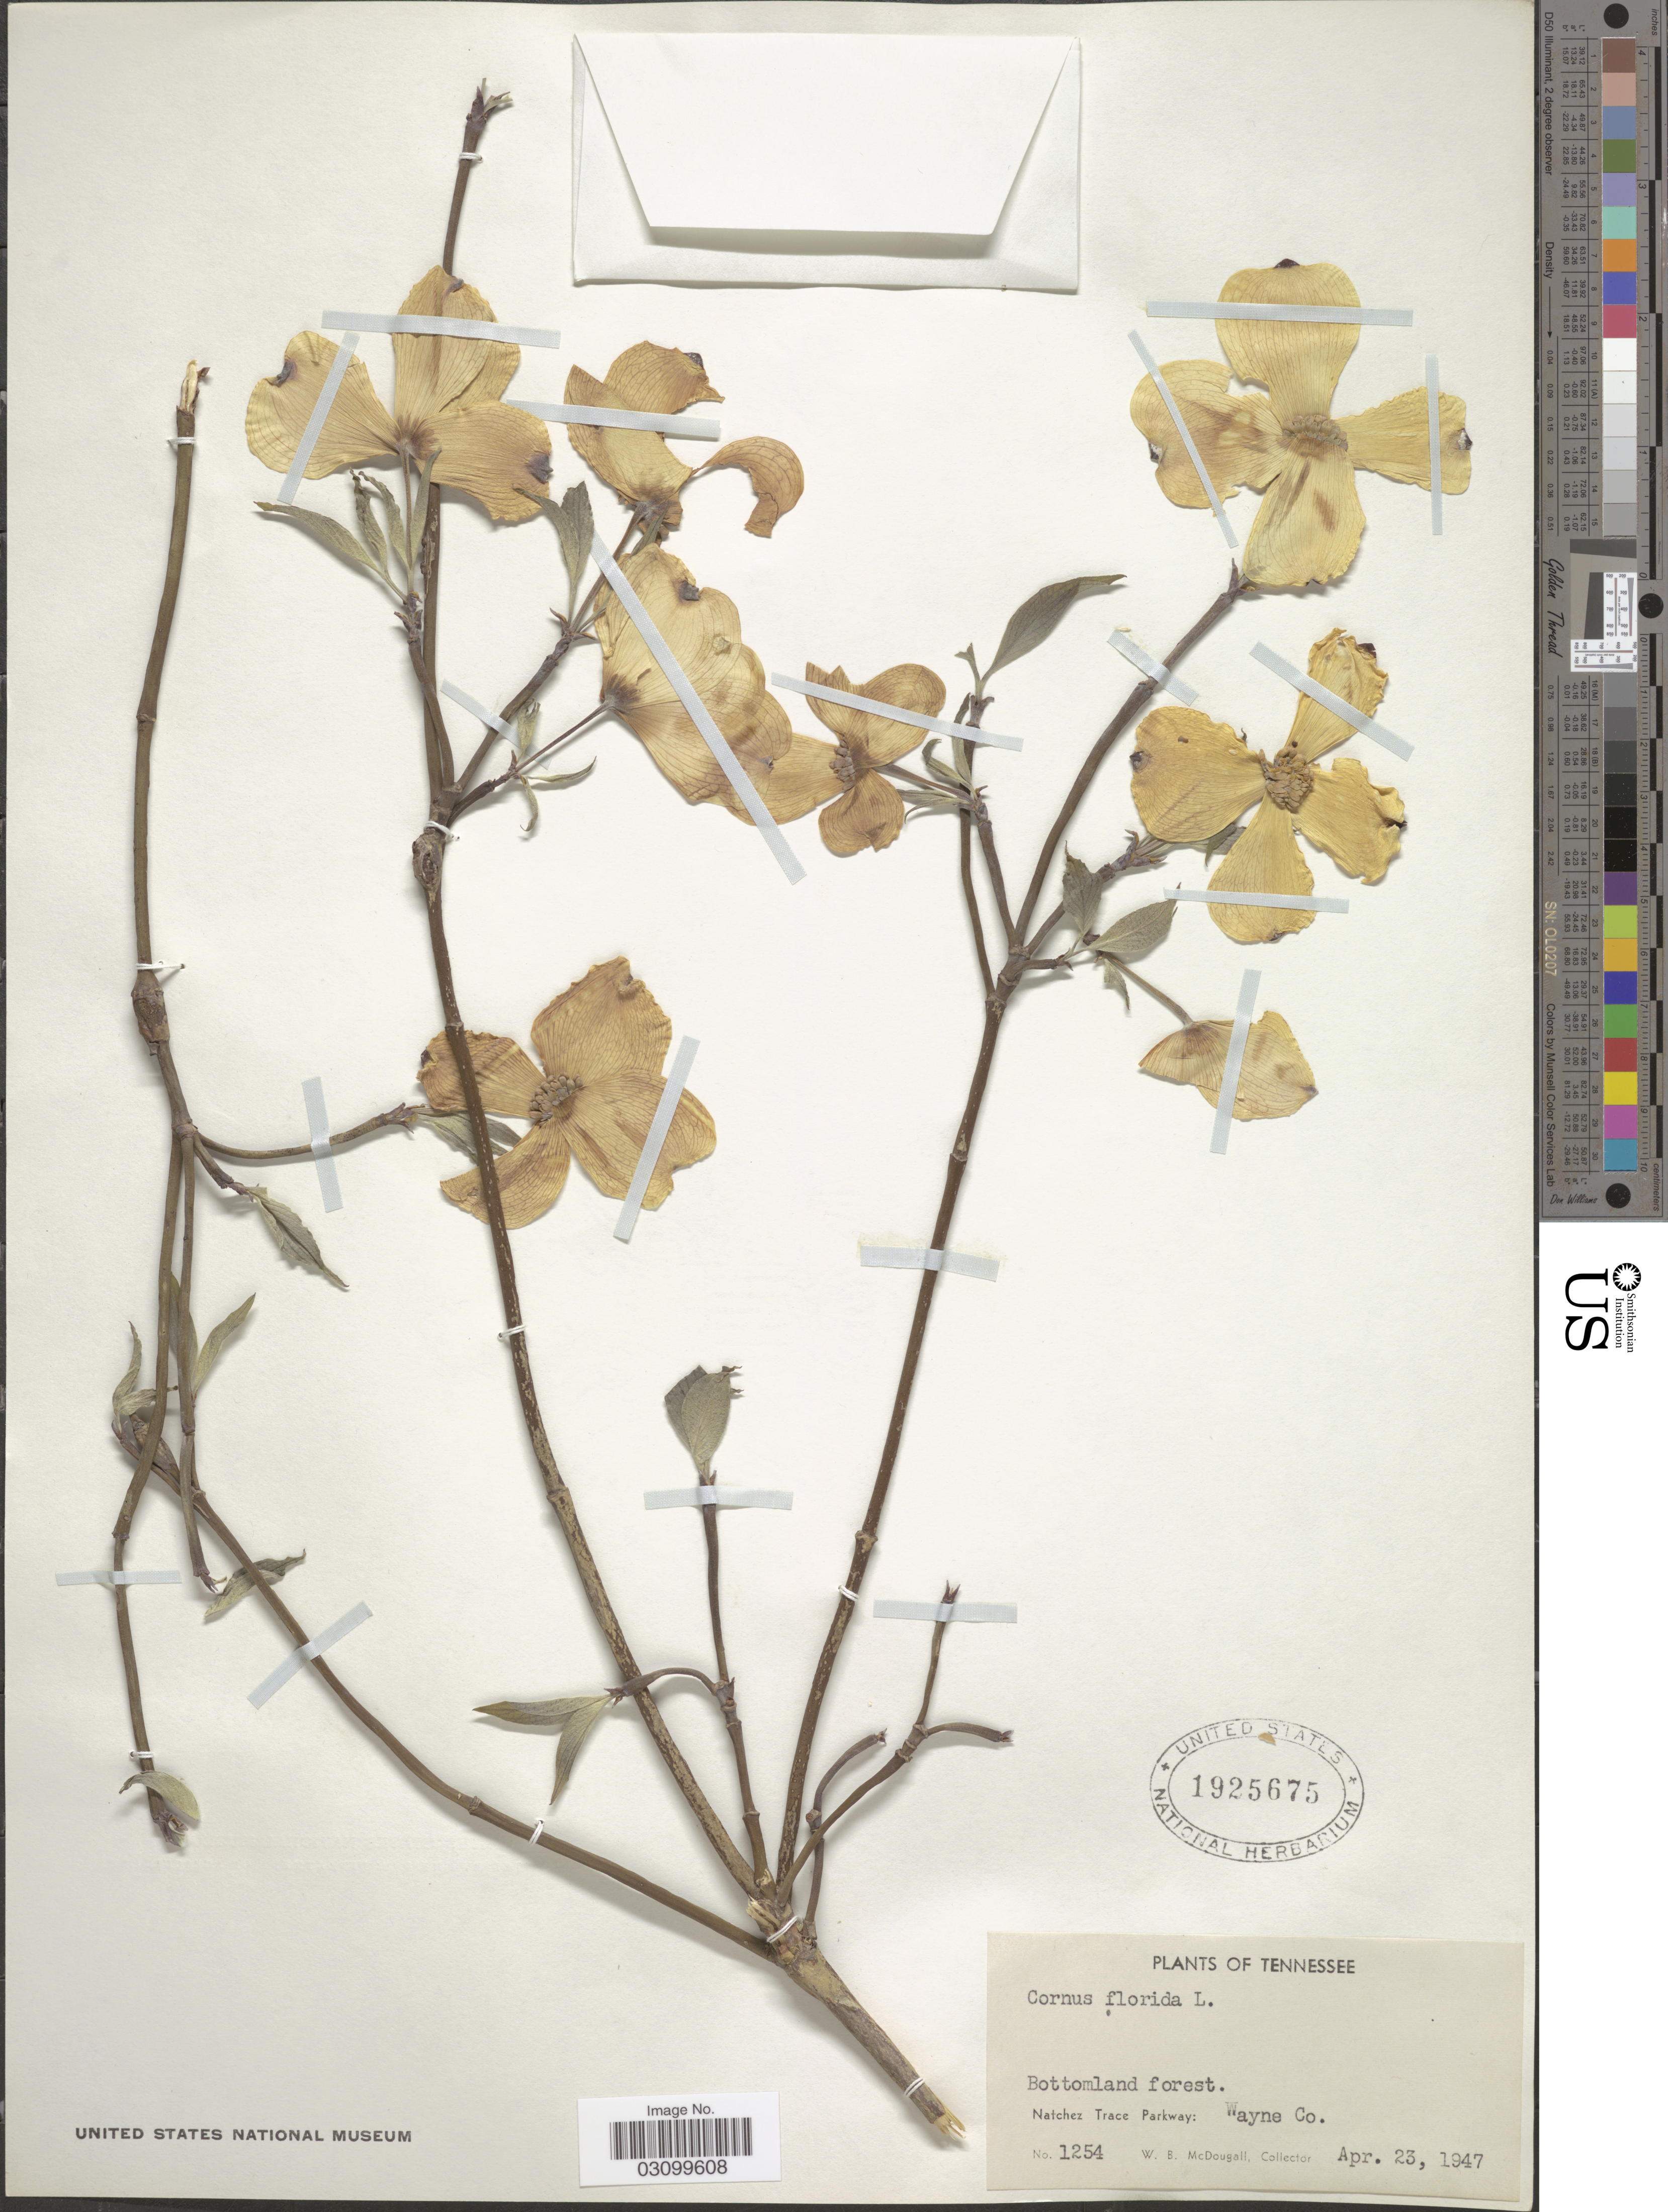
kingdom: Plantae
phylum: Tracheophyta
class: Magnoliopsida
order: Cornales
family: Cornaceae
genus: Cornus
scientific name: Cornus florida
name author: L.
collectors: W. B. McDougall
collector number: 1254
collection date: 1947-04-23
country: United States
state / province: Tennessee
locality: Natchez Trace Parkway: Wayne Co.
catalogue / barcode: US 1925675